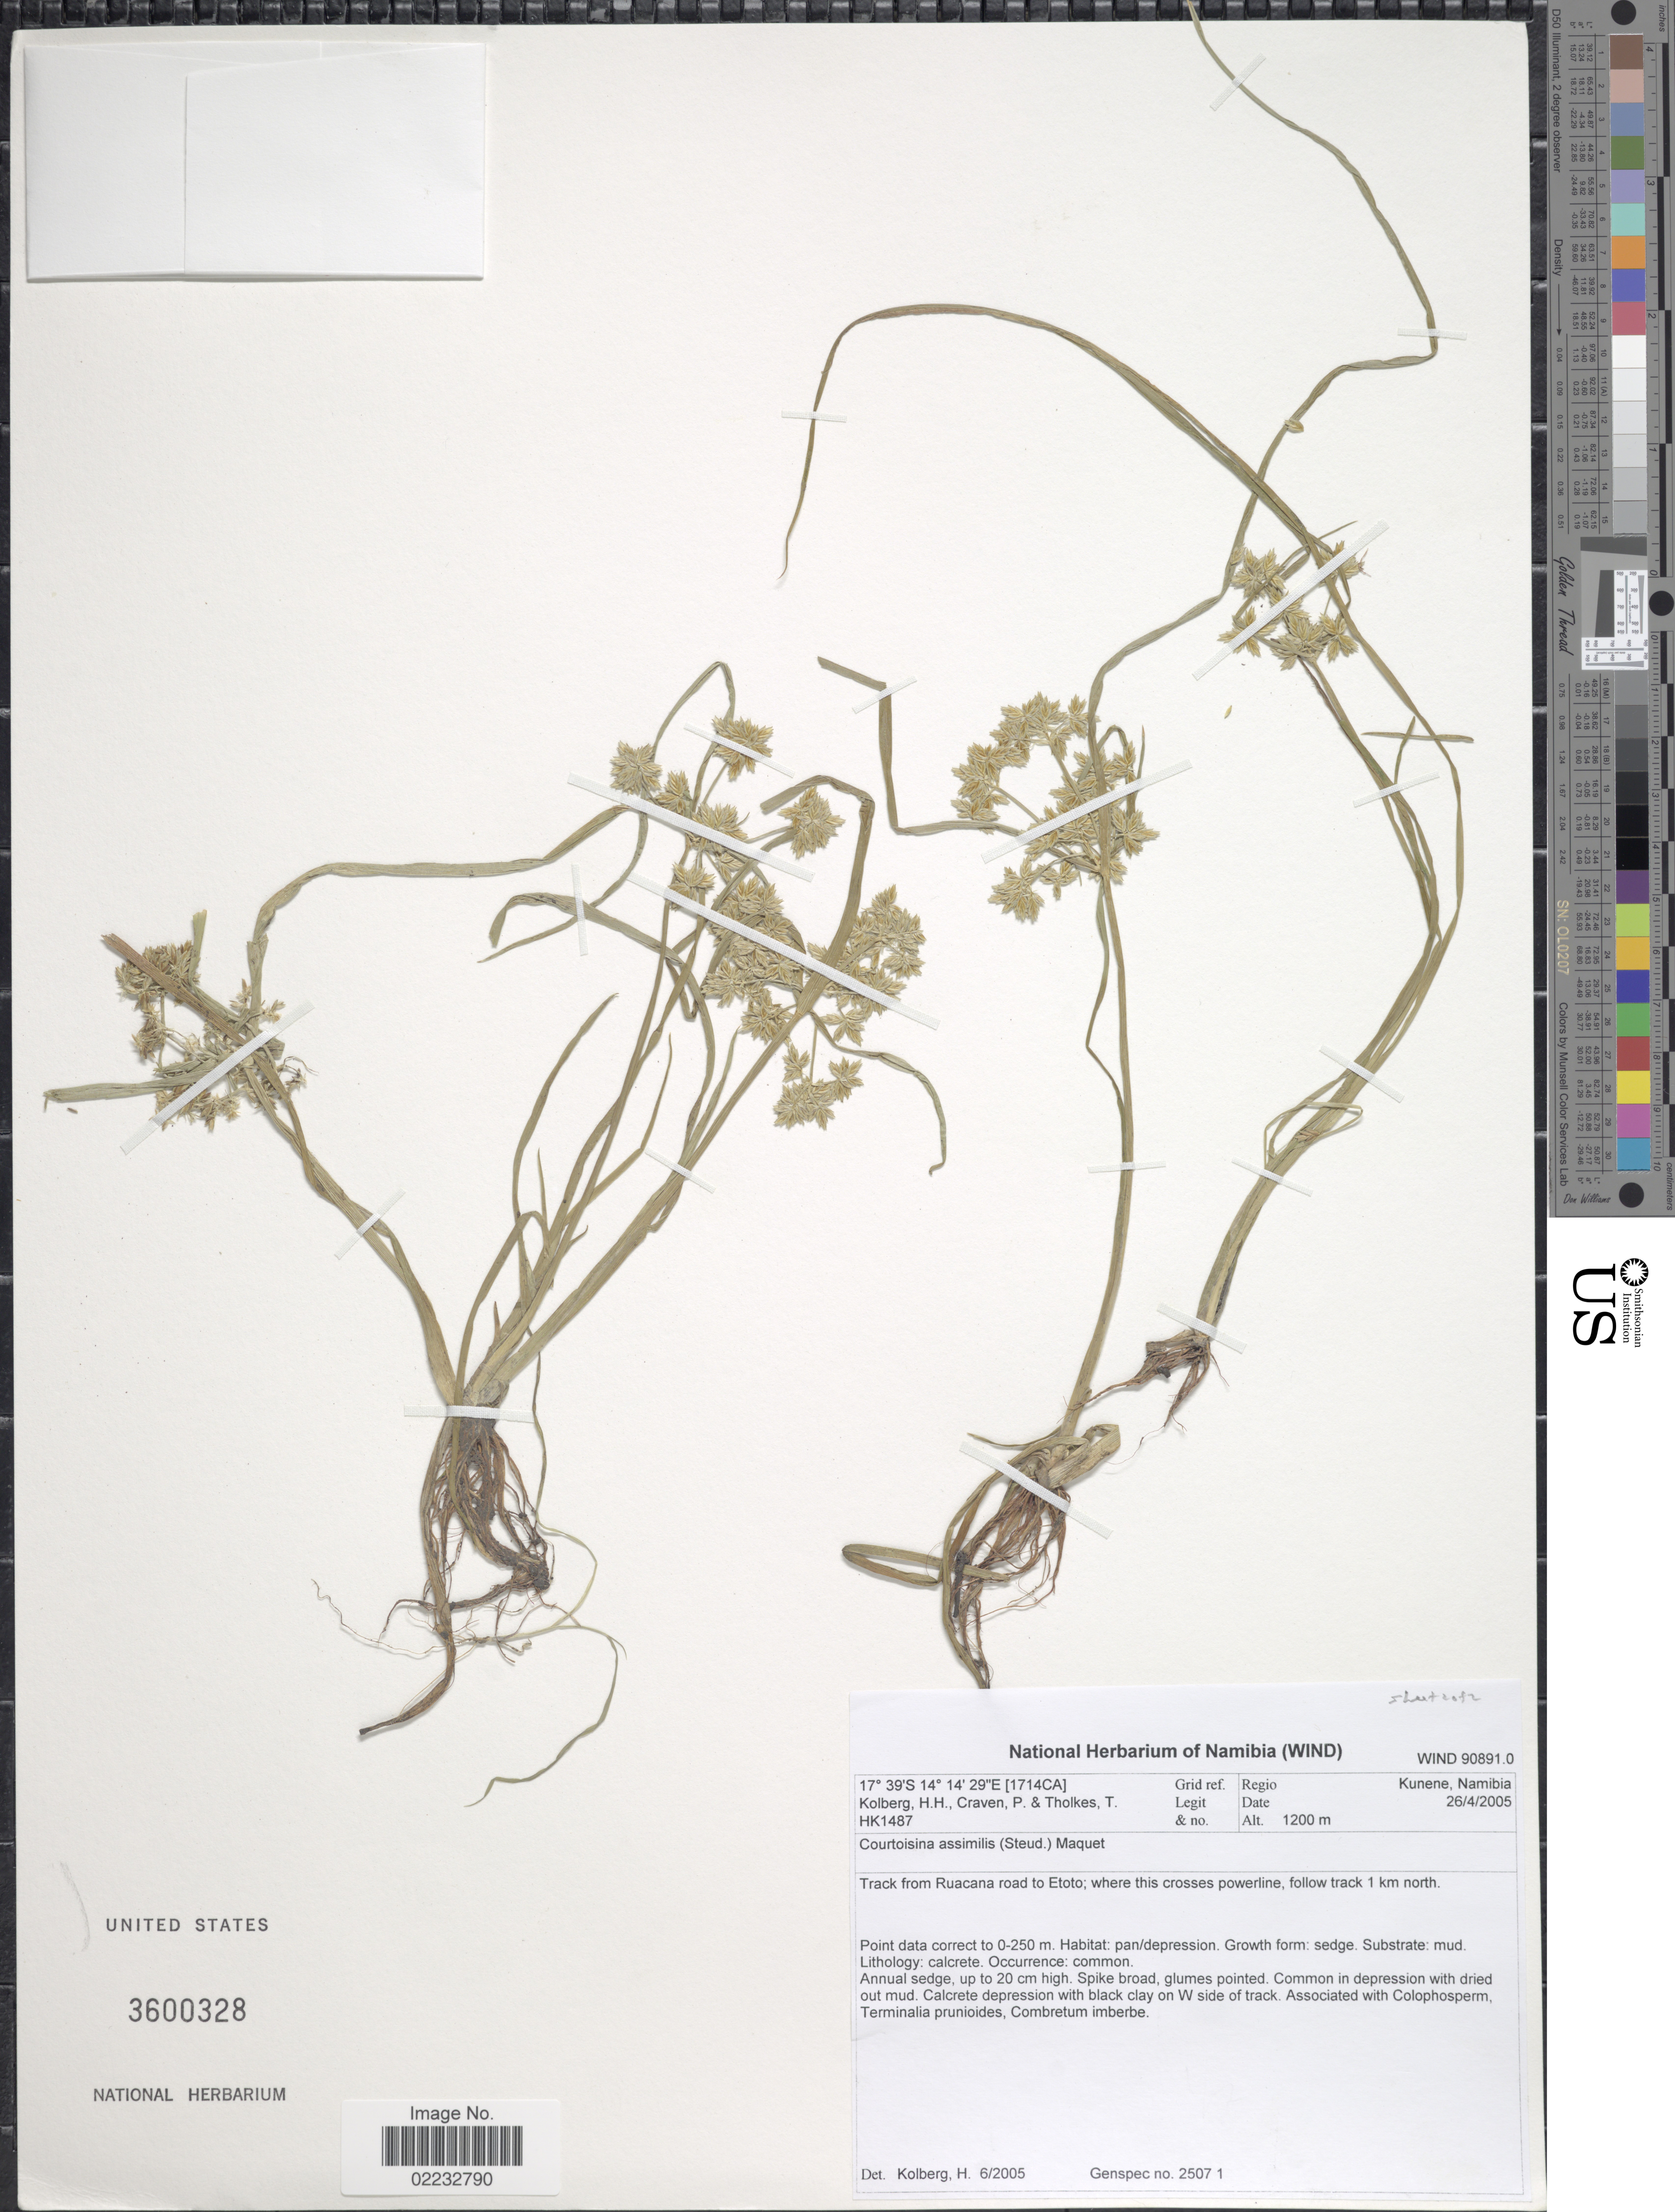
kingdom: Plantae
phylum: Tracheophyta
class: Liliopsida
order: Poales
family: Cyperaceae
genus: Cyperus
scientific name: Cyperus assimilis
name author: Steud.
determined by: Strong, M. T., (US), Smithsonian Institution - National Museum of Natural History (UNITED STATES)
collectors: H. H. Kolberg, P. Craven & T. Tholkes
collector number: HK1487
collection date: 2005-04-26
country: Namibia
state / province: Kunene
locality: Track from Ruacana road to Etoto; where this crosses powerline; follow track 1 km north.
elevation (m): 1200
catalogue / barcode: US 3600328